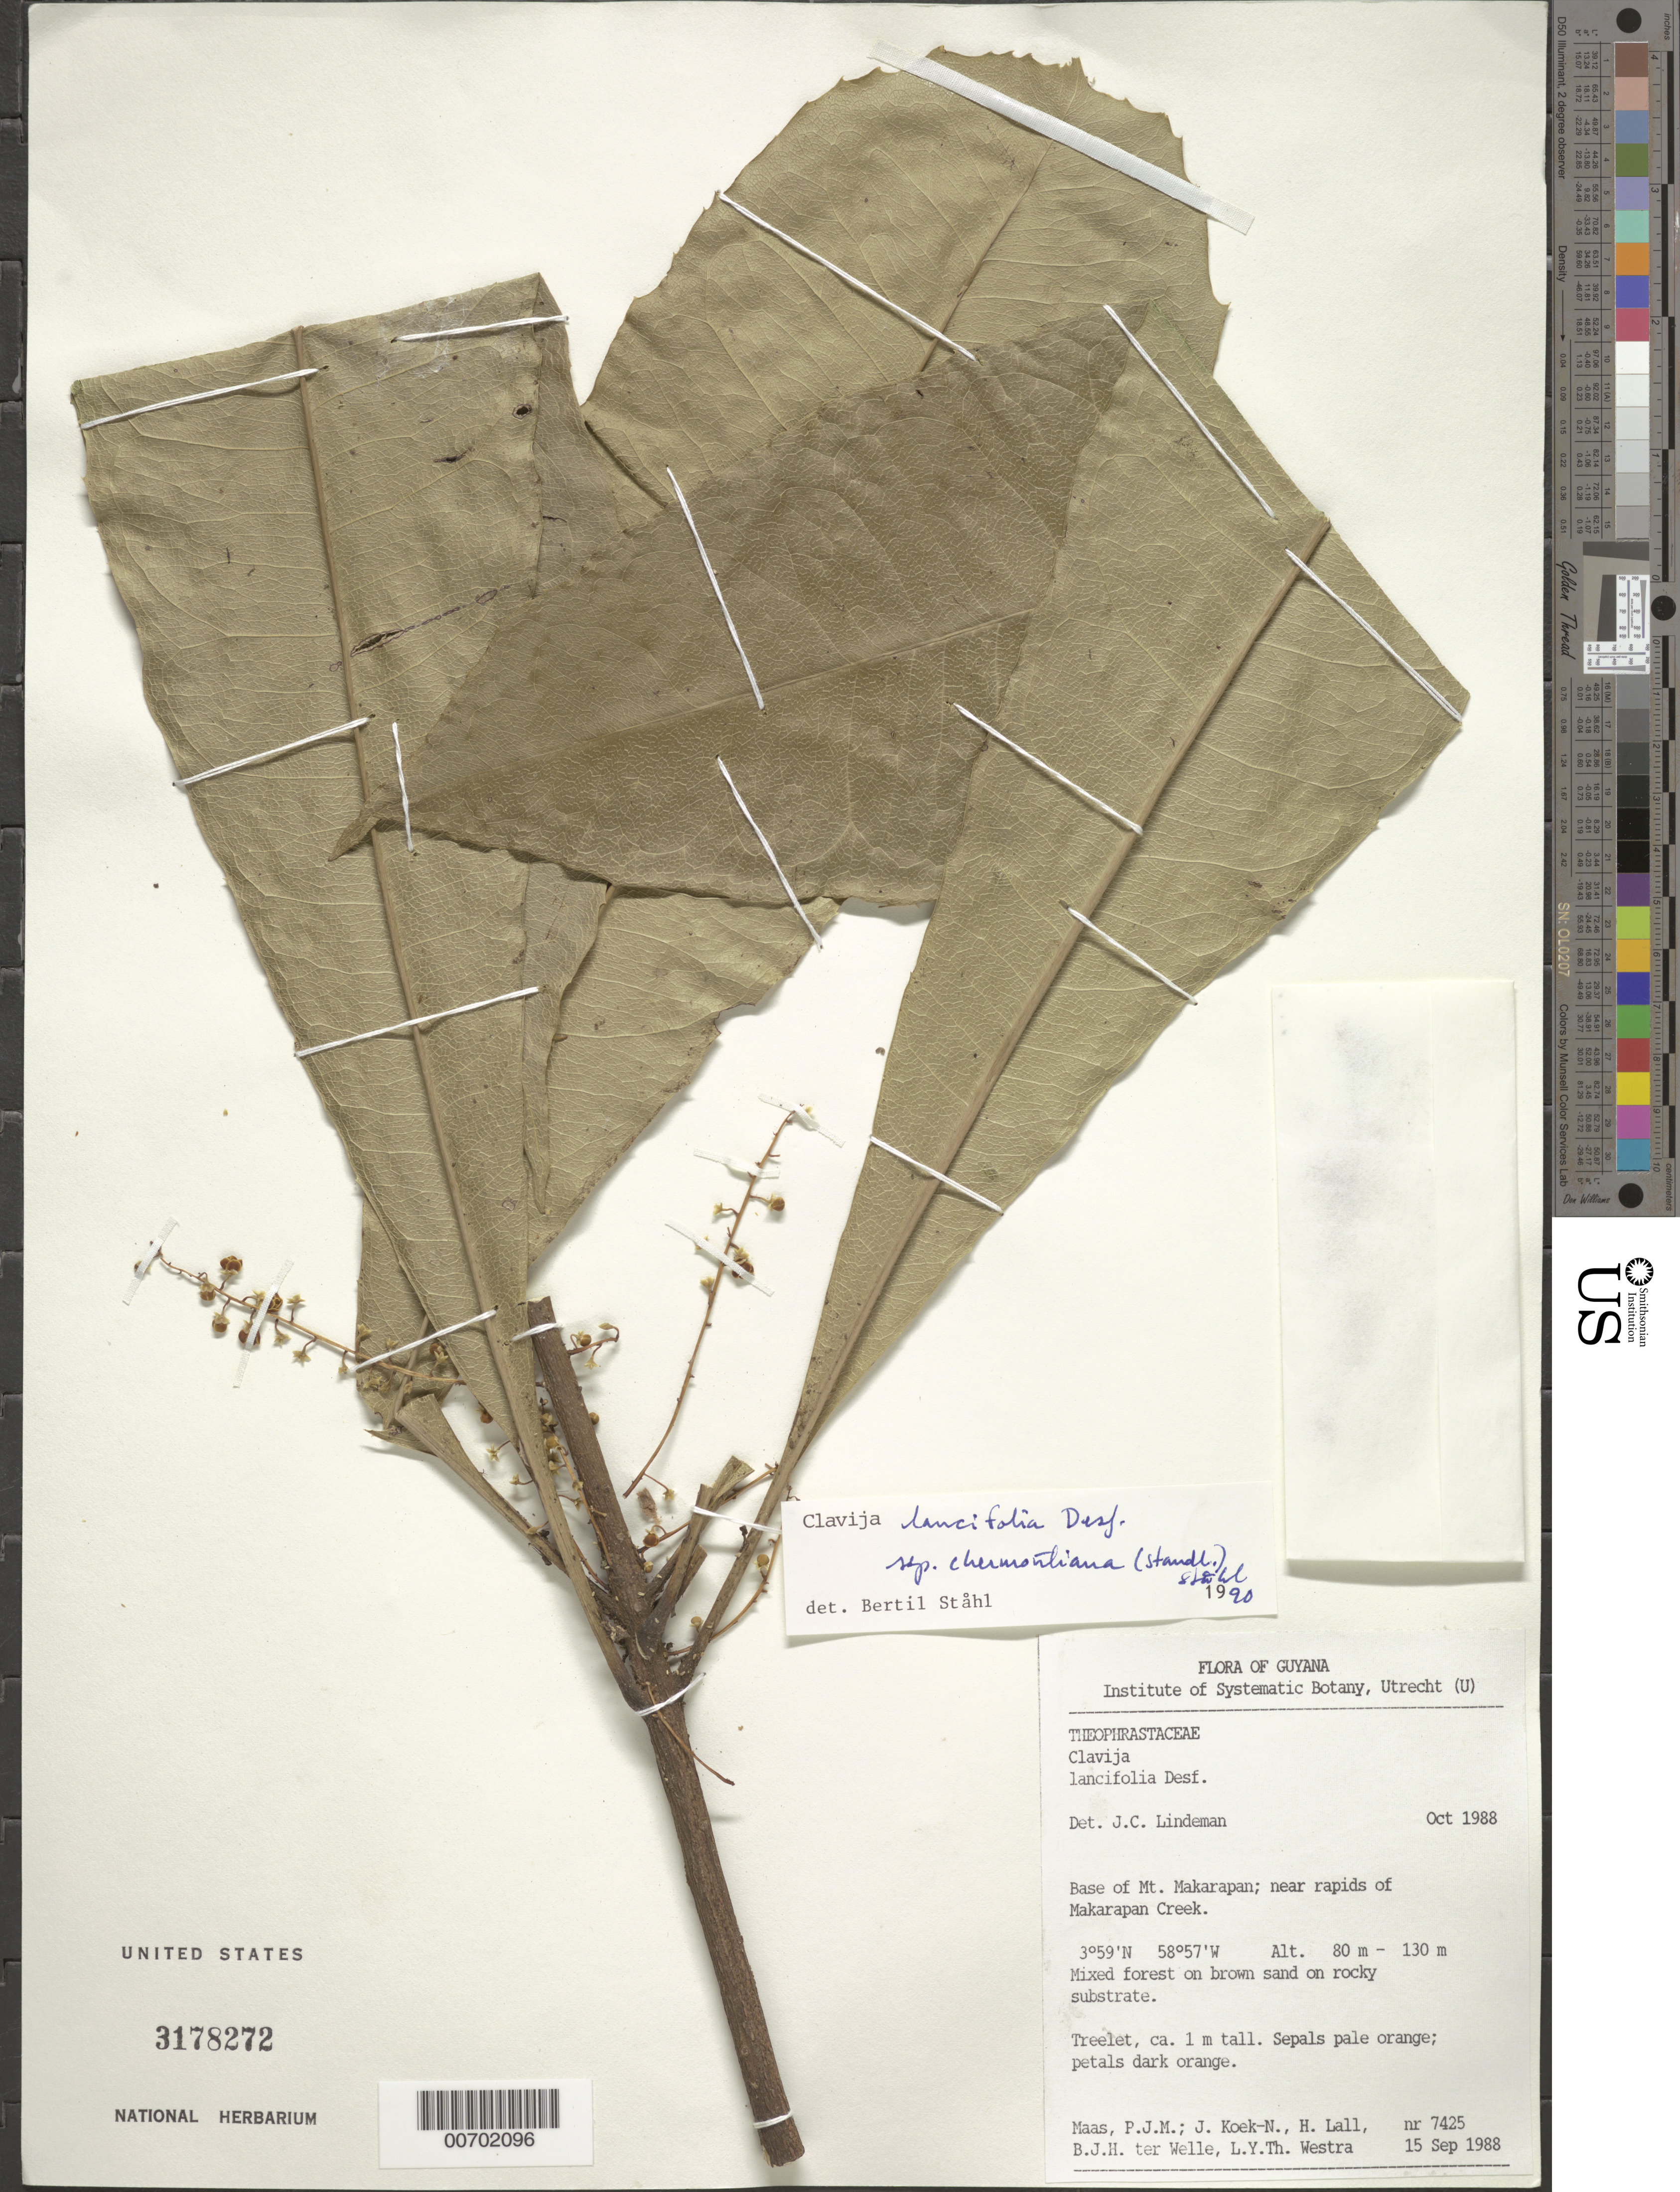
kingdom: Plantae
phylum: Tracheophyta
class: Magnoliopsida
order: Ericales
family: Primulaceae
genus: Clavija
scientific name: Clavija lancifolia subsp. chermontiana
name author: (Standl.) B. Ståhl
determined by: Ståhl, B.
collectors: P. Maas, J. Koek-Noorman, H. Lall, B. Welle & L. Y. T. Westra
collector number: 7425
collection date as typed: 15-Sep-88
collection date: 1988-09-15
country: Guyana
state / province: U. Takutu-U. Essequibo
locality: Mt. Makarapan, base; near rapids of Makarapan Creek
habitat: Mixed forest on brown sand on rocky substrate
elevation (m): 80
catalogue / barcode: US 3178272